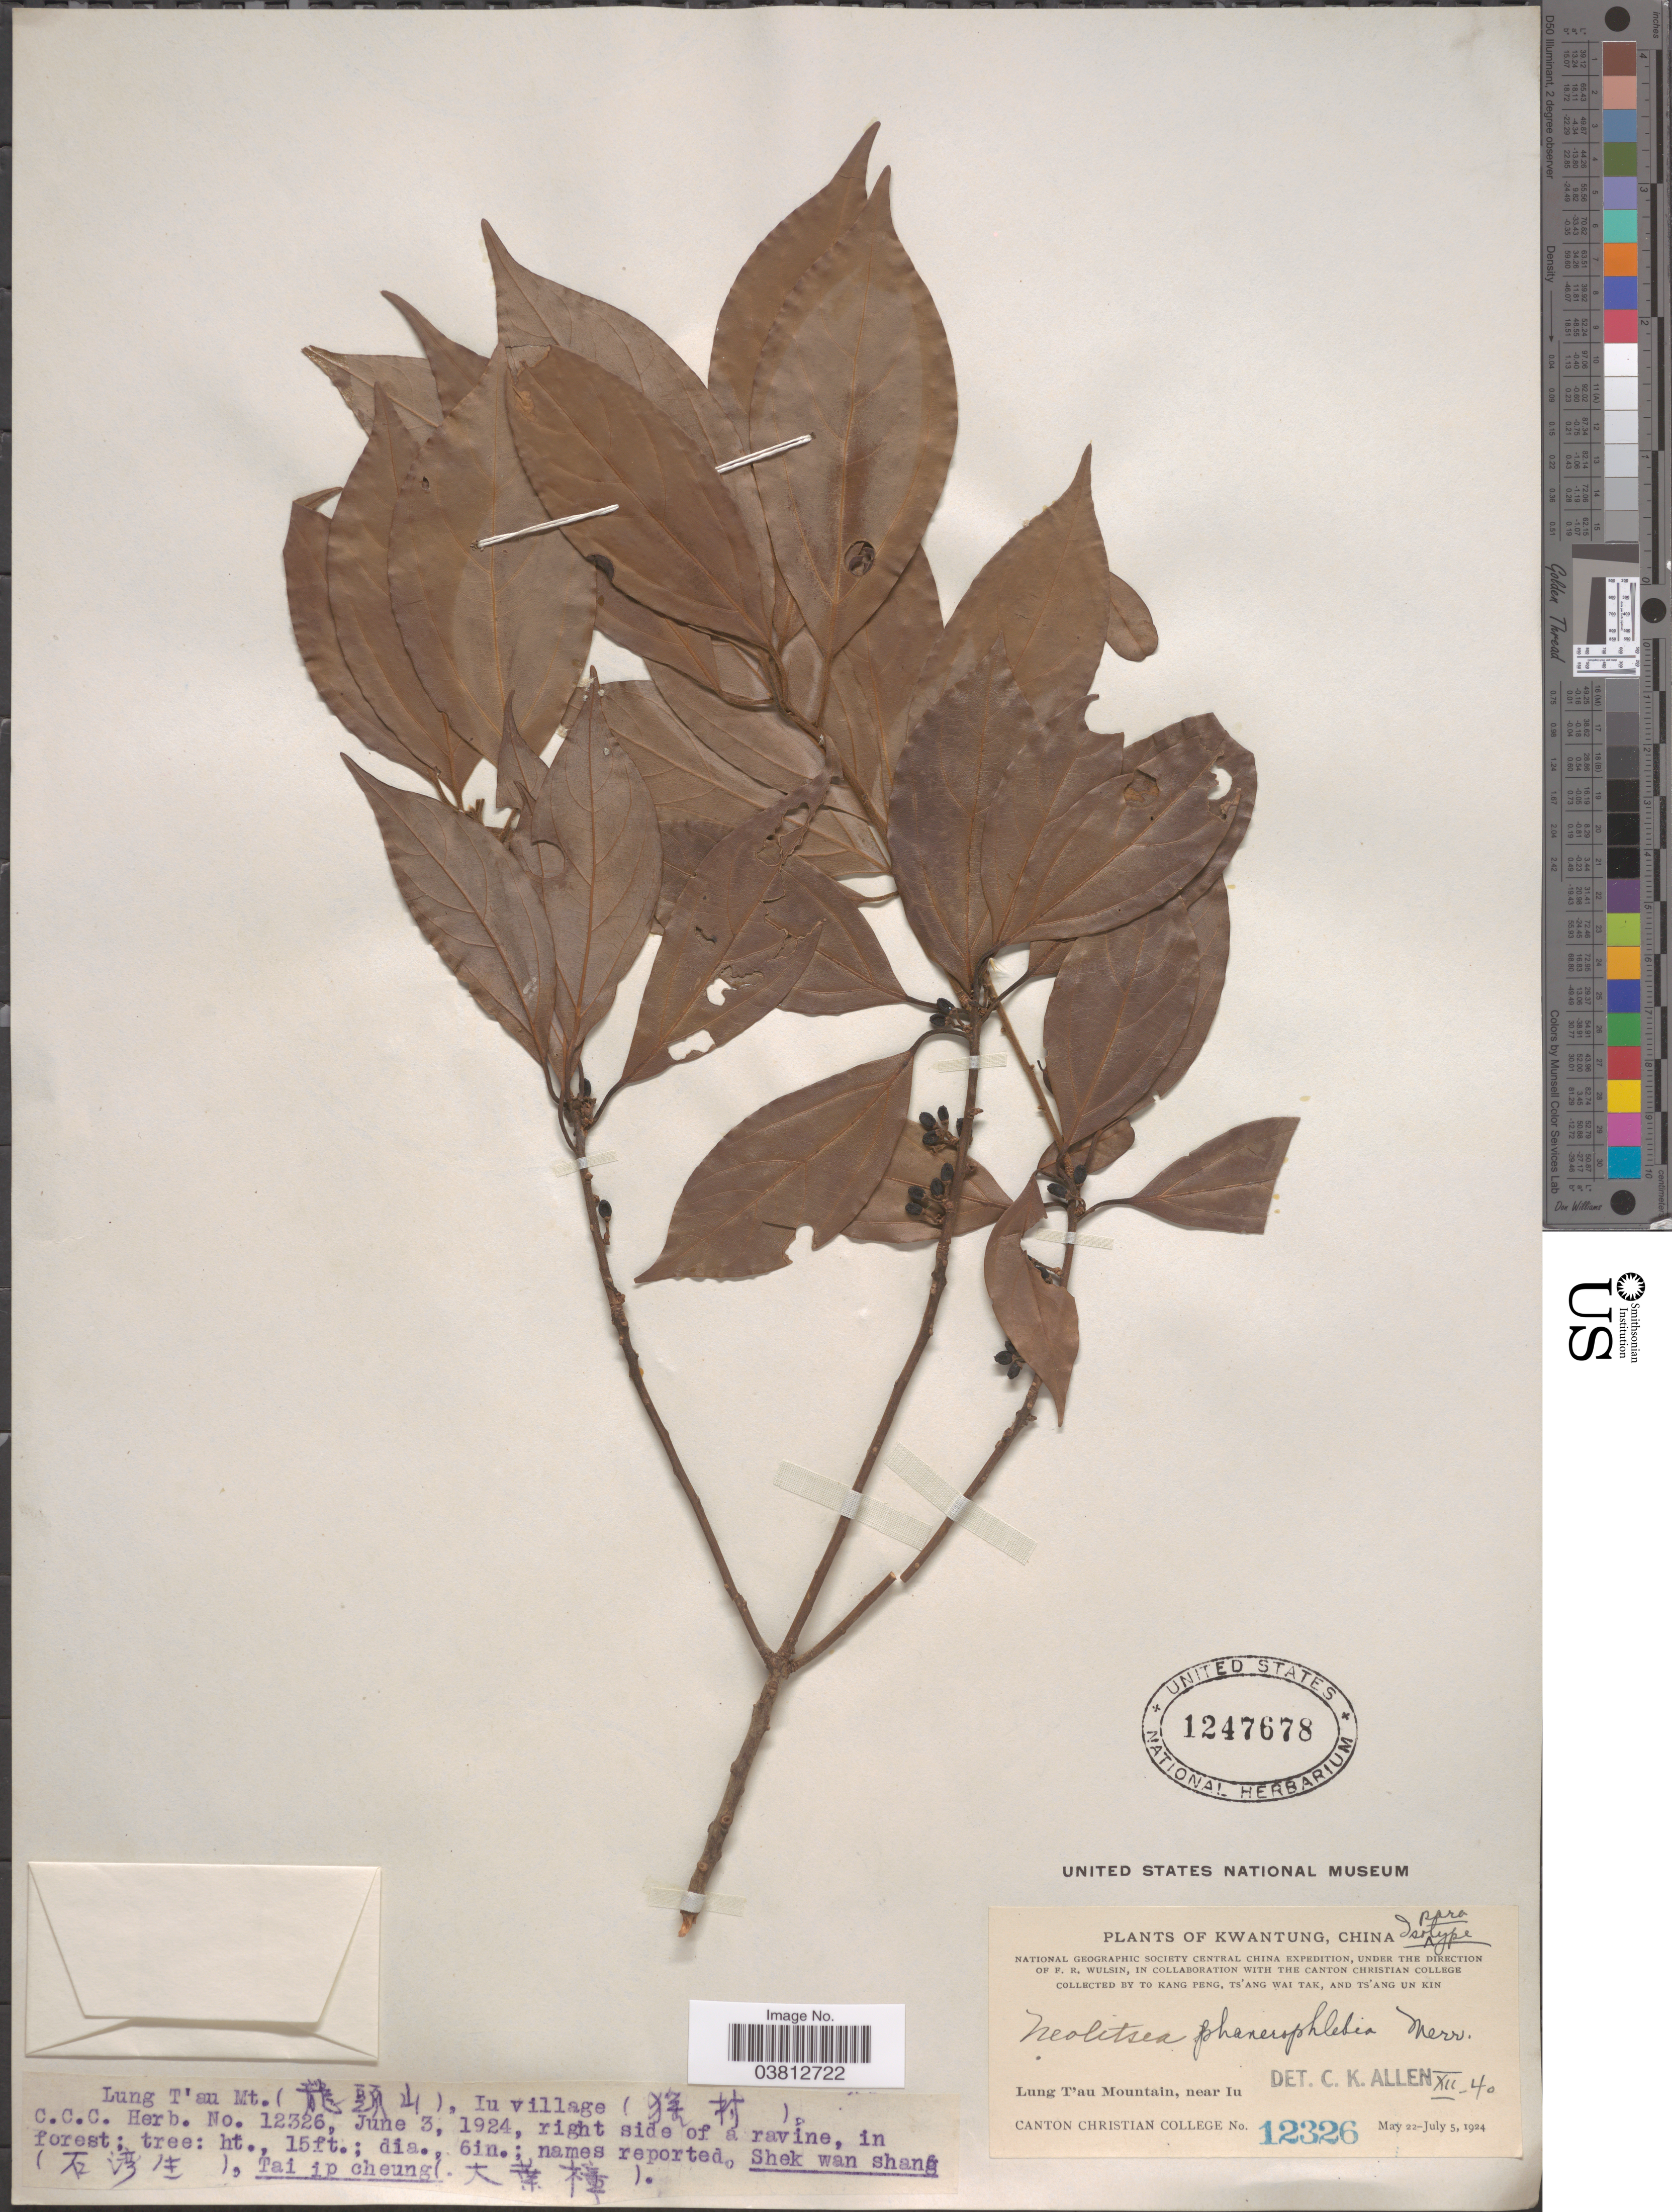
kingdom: Plantae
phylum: Tracheophyta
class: Magnoliopsida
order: Laurales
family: Lauraceae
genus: Neolitsea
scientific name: Neolitsea phanerophlebia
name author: Merr.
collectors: T. K. Peng, W. T. Tsang & Ts' Ang Un Kin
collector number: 12326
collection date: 1924-06-03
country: China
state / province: Guangdong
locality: Kwangtung. Lung T'au Mountain (X) , near Iu village (X).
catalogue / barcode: US 1247678